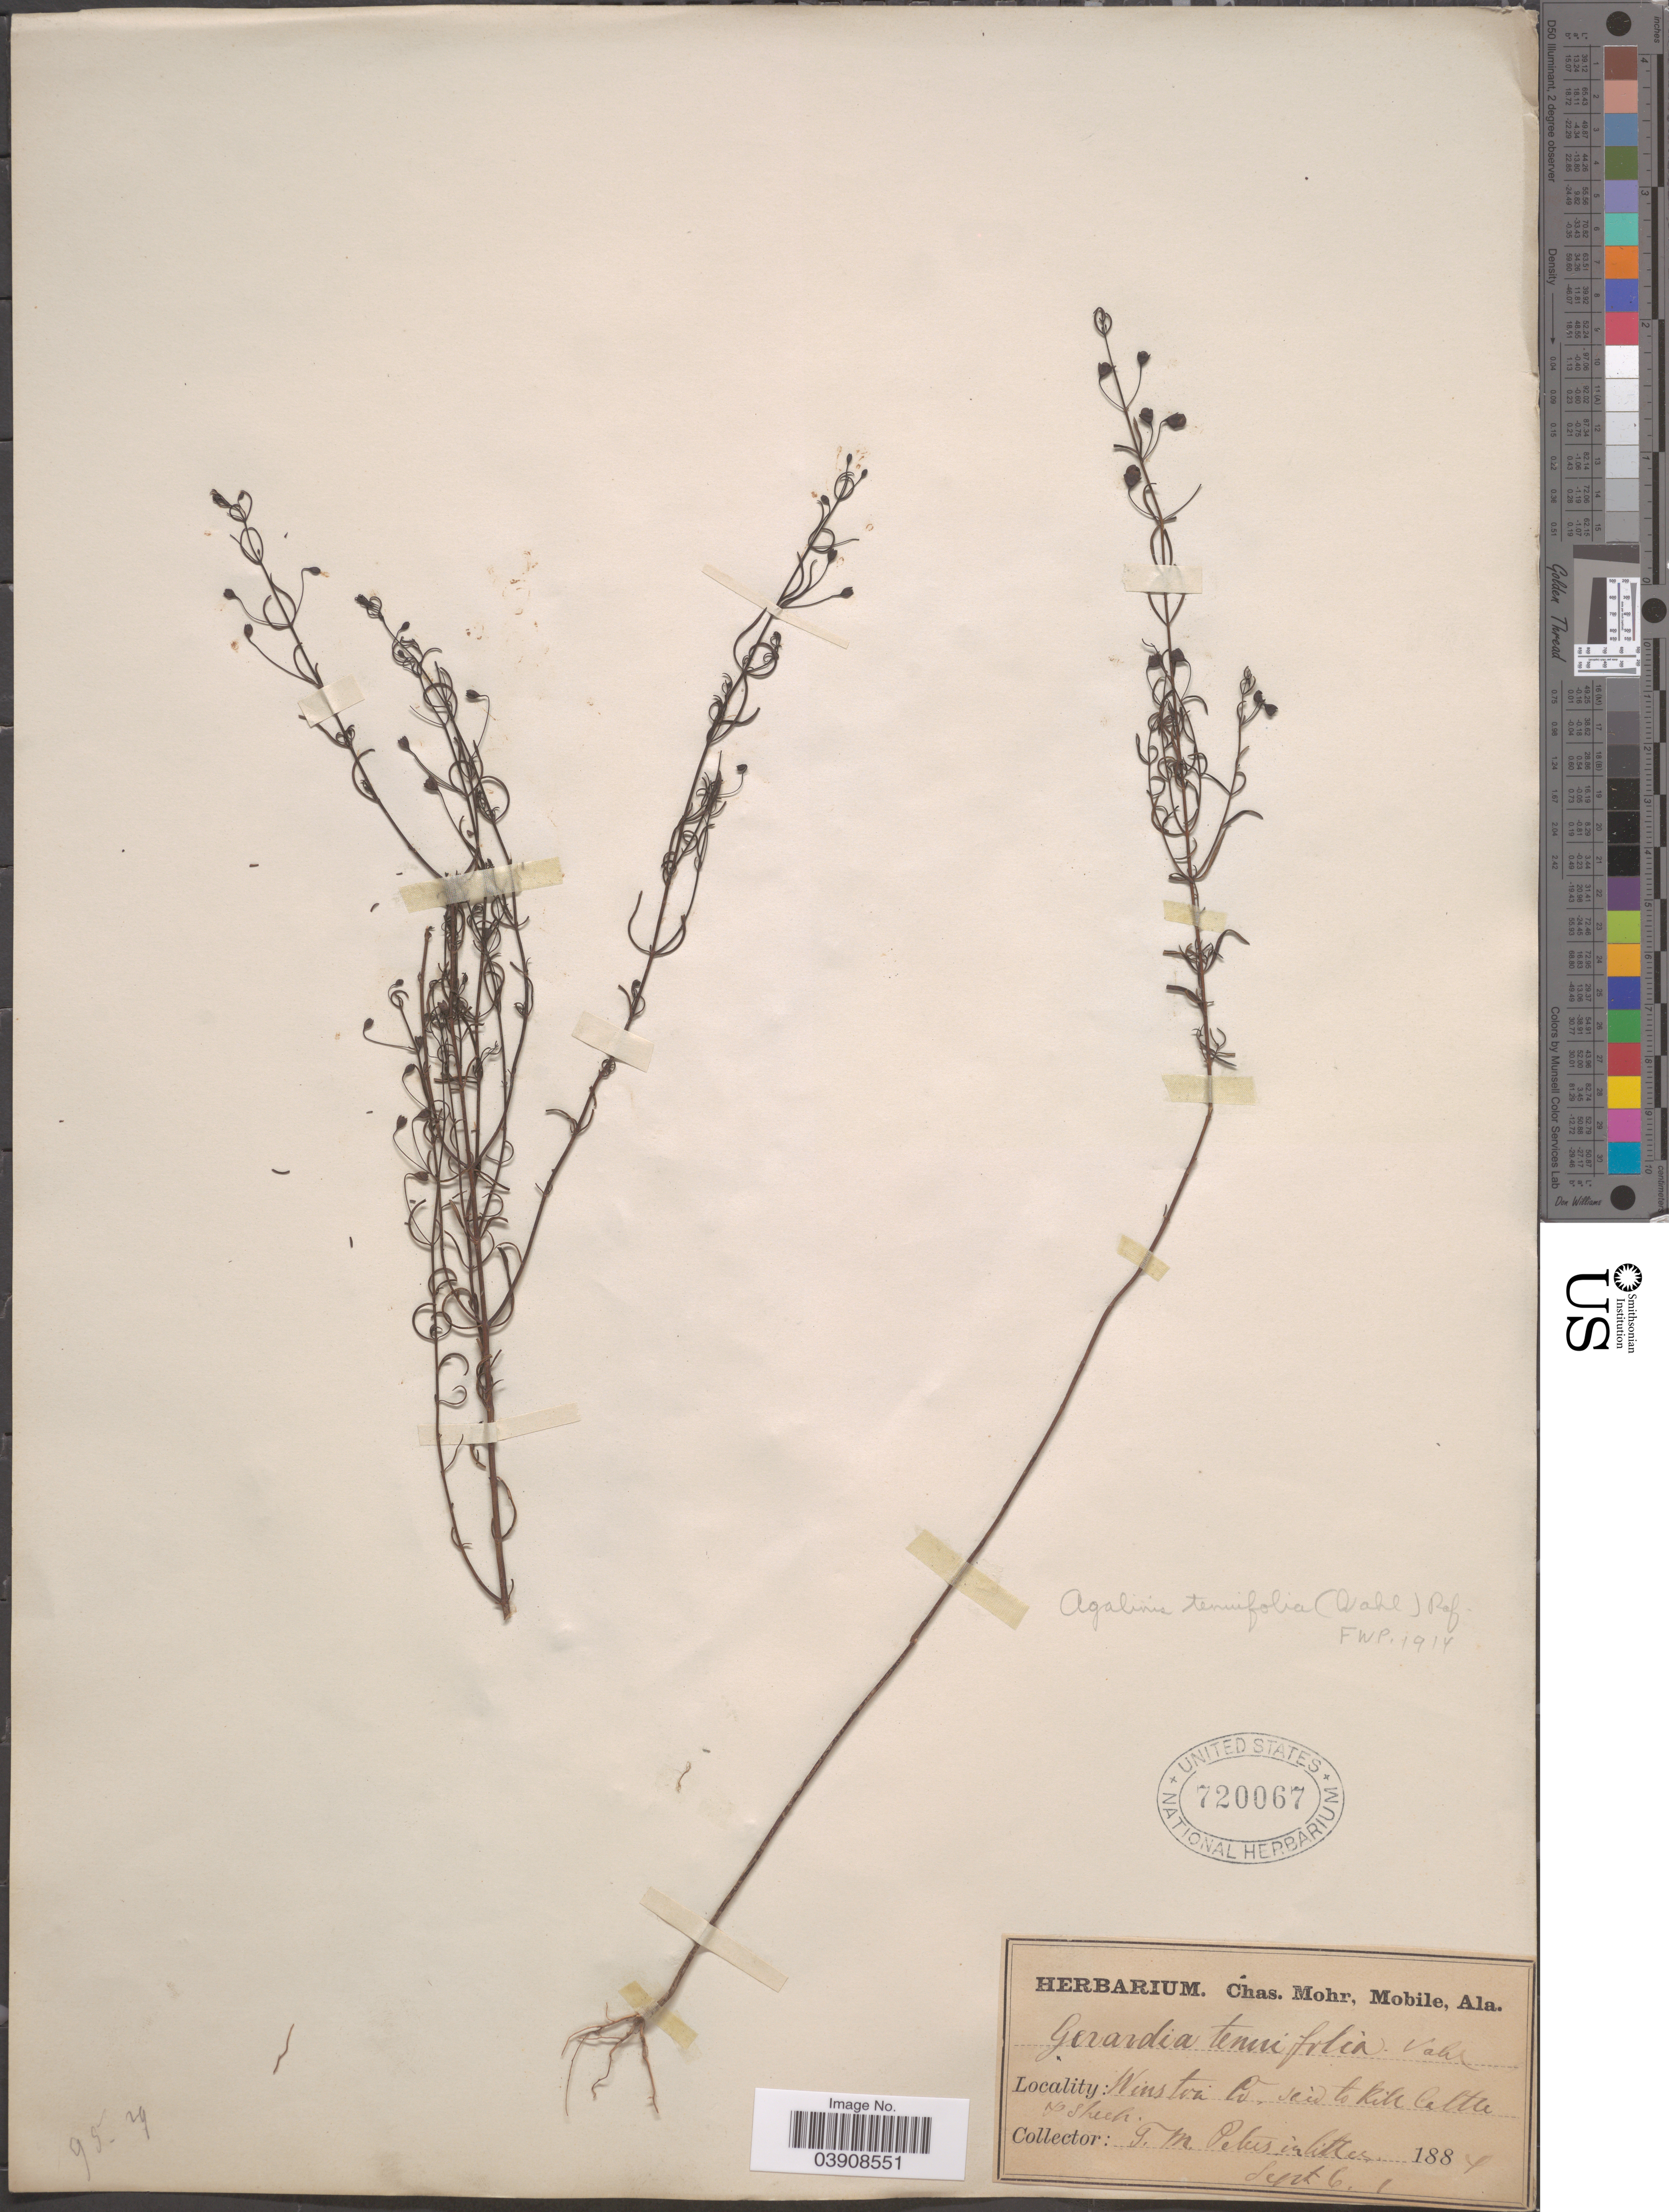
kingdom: Plantae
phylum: Tracheophyta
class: Magnoliopsida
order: Lamiales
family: Orobanchaceae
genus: Agalinis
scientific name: Agalinis tenuifolia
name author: (Vahl) Raf.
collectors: T. Peters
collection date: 1884-09-06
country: United States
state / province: Alabama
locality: Winston Co.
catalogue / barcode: US 720067